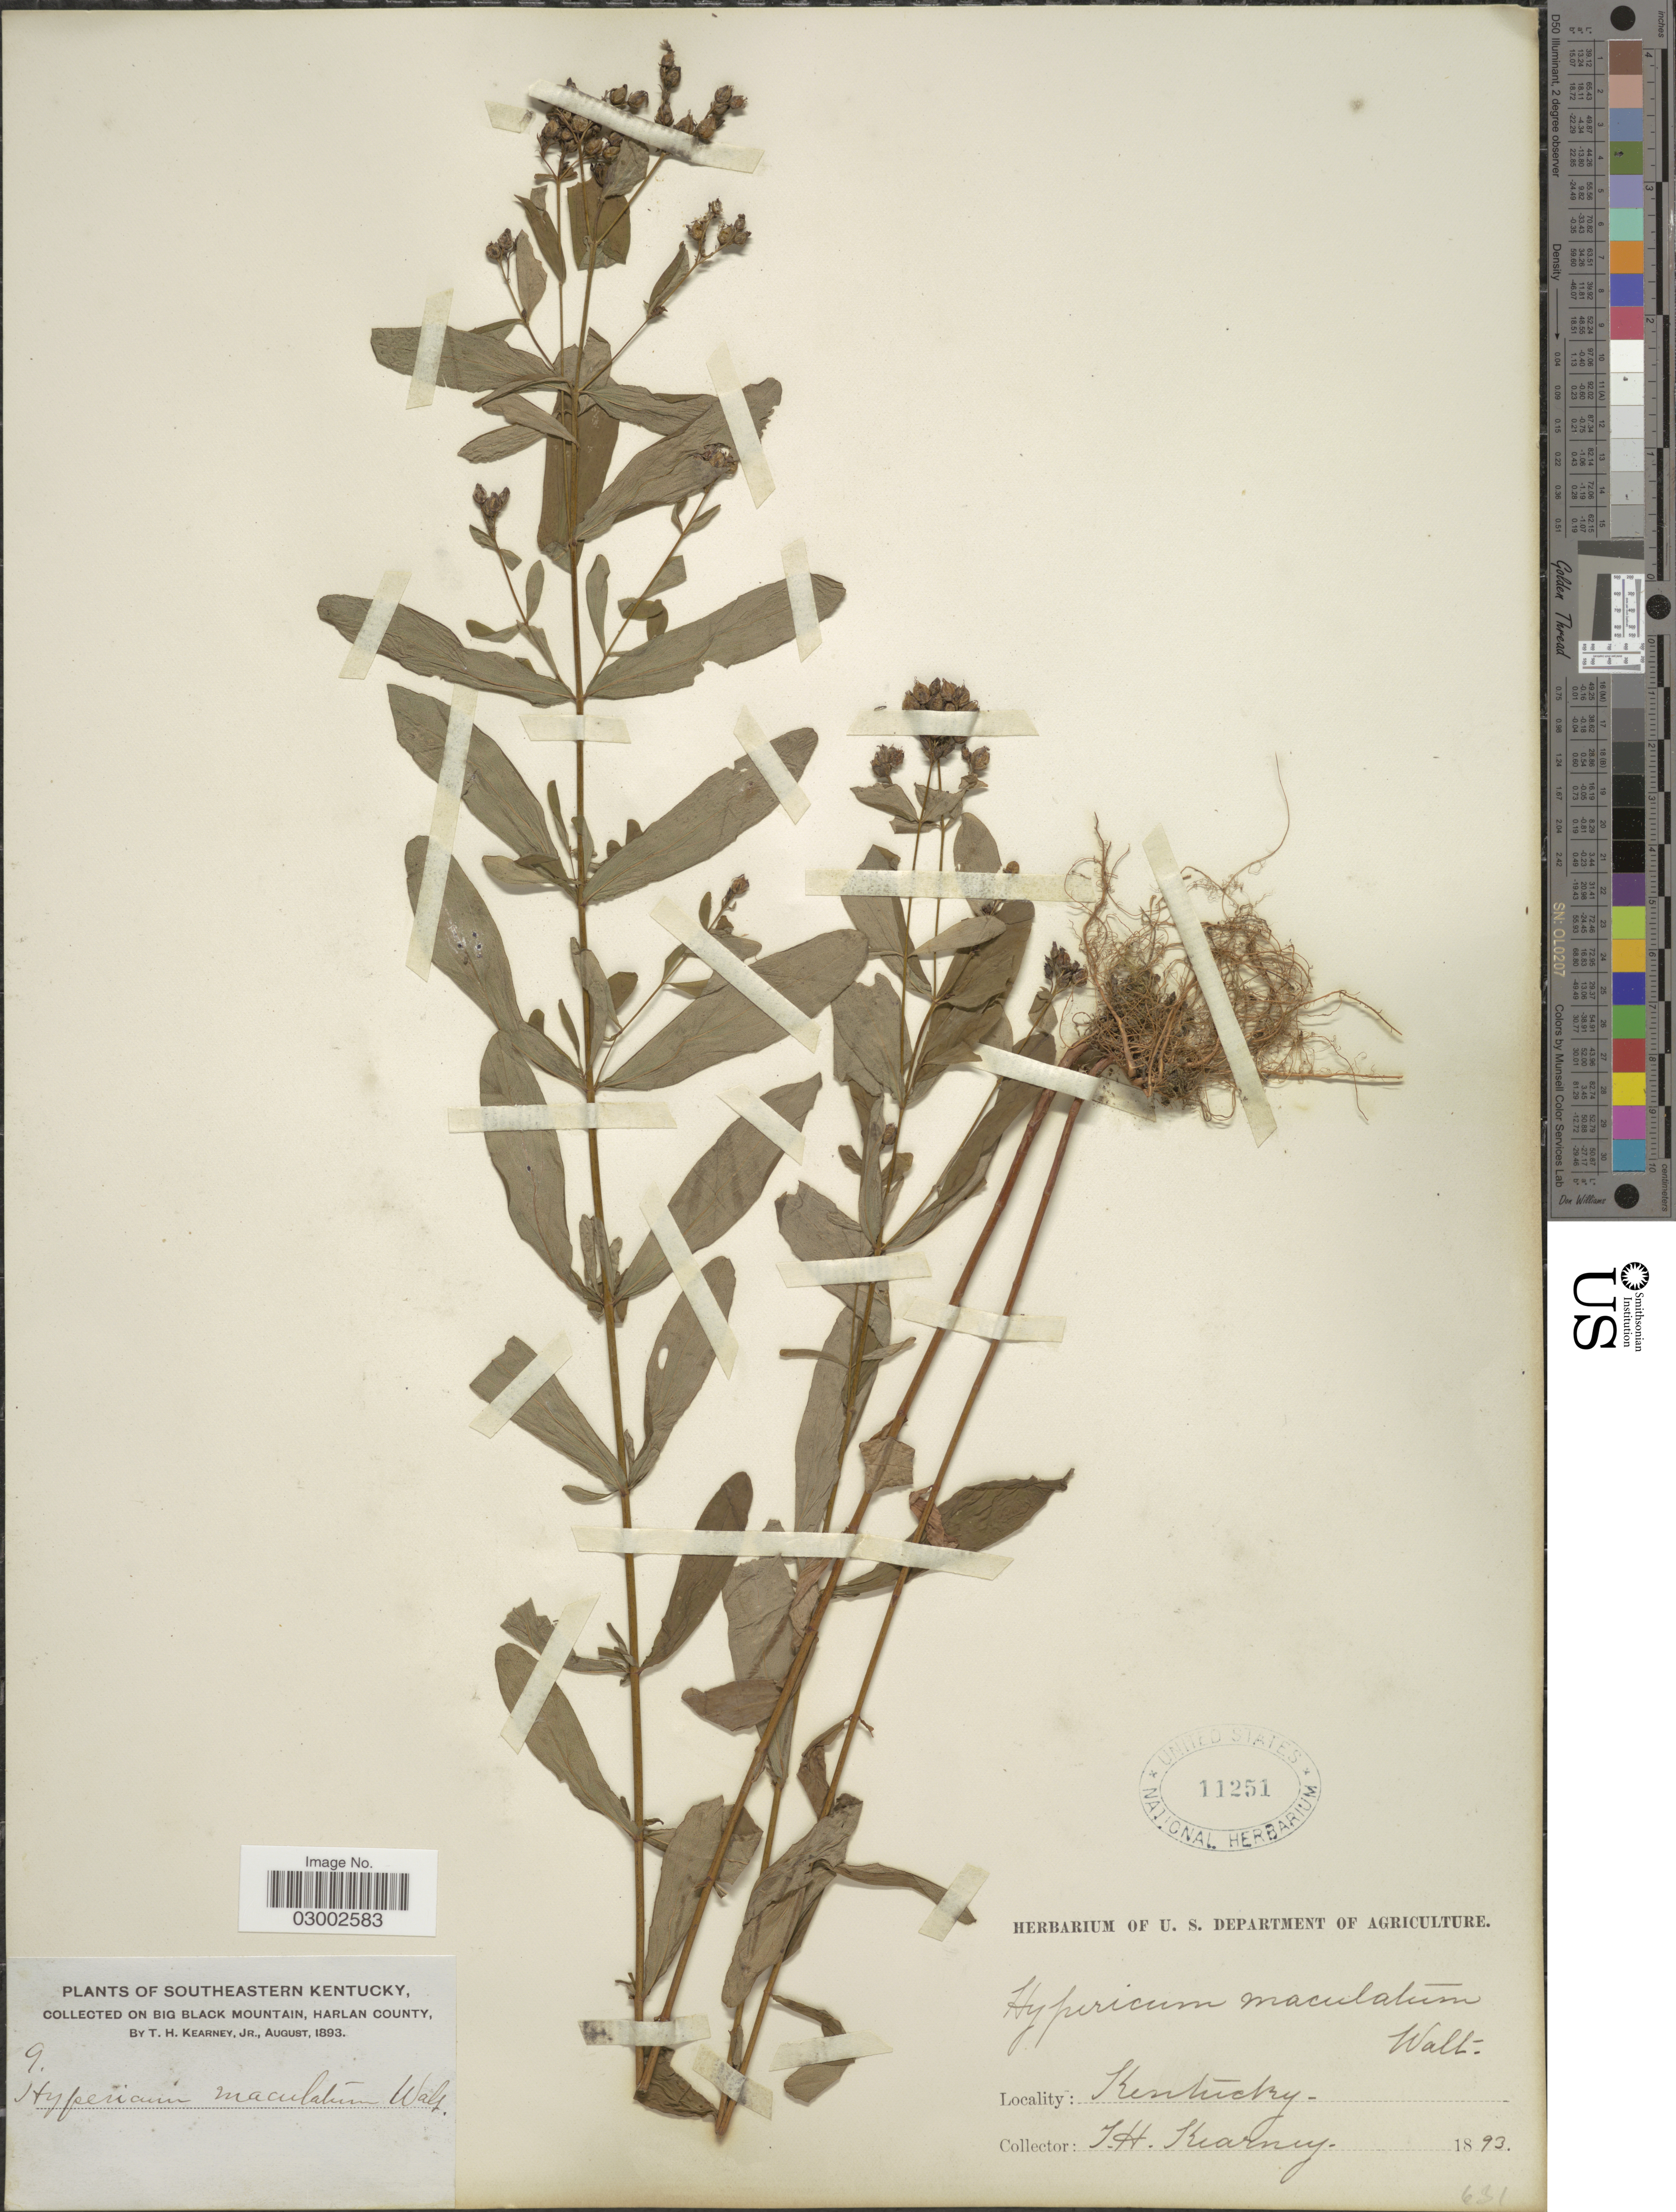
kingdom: Plantae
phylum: Tracheophyta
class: Magnoliopsida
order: Malpighiales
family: Hypericaceae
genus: Hypericum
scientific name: Hypericum punctatum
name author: Lam.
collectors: T. H. Kearney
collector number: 9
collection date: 1893-08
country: United States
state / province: Kentucky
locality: Southeastern Kentucky. On Big Black Mountain, Harlan County.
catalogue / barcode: US 11251